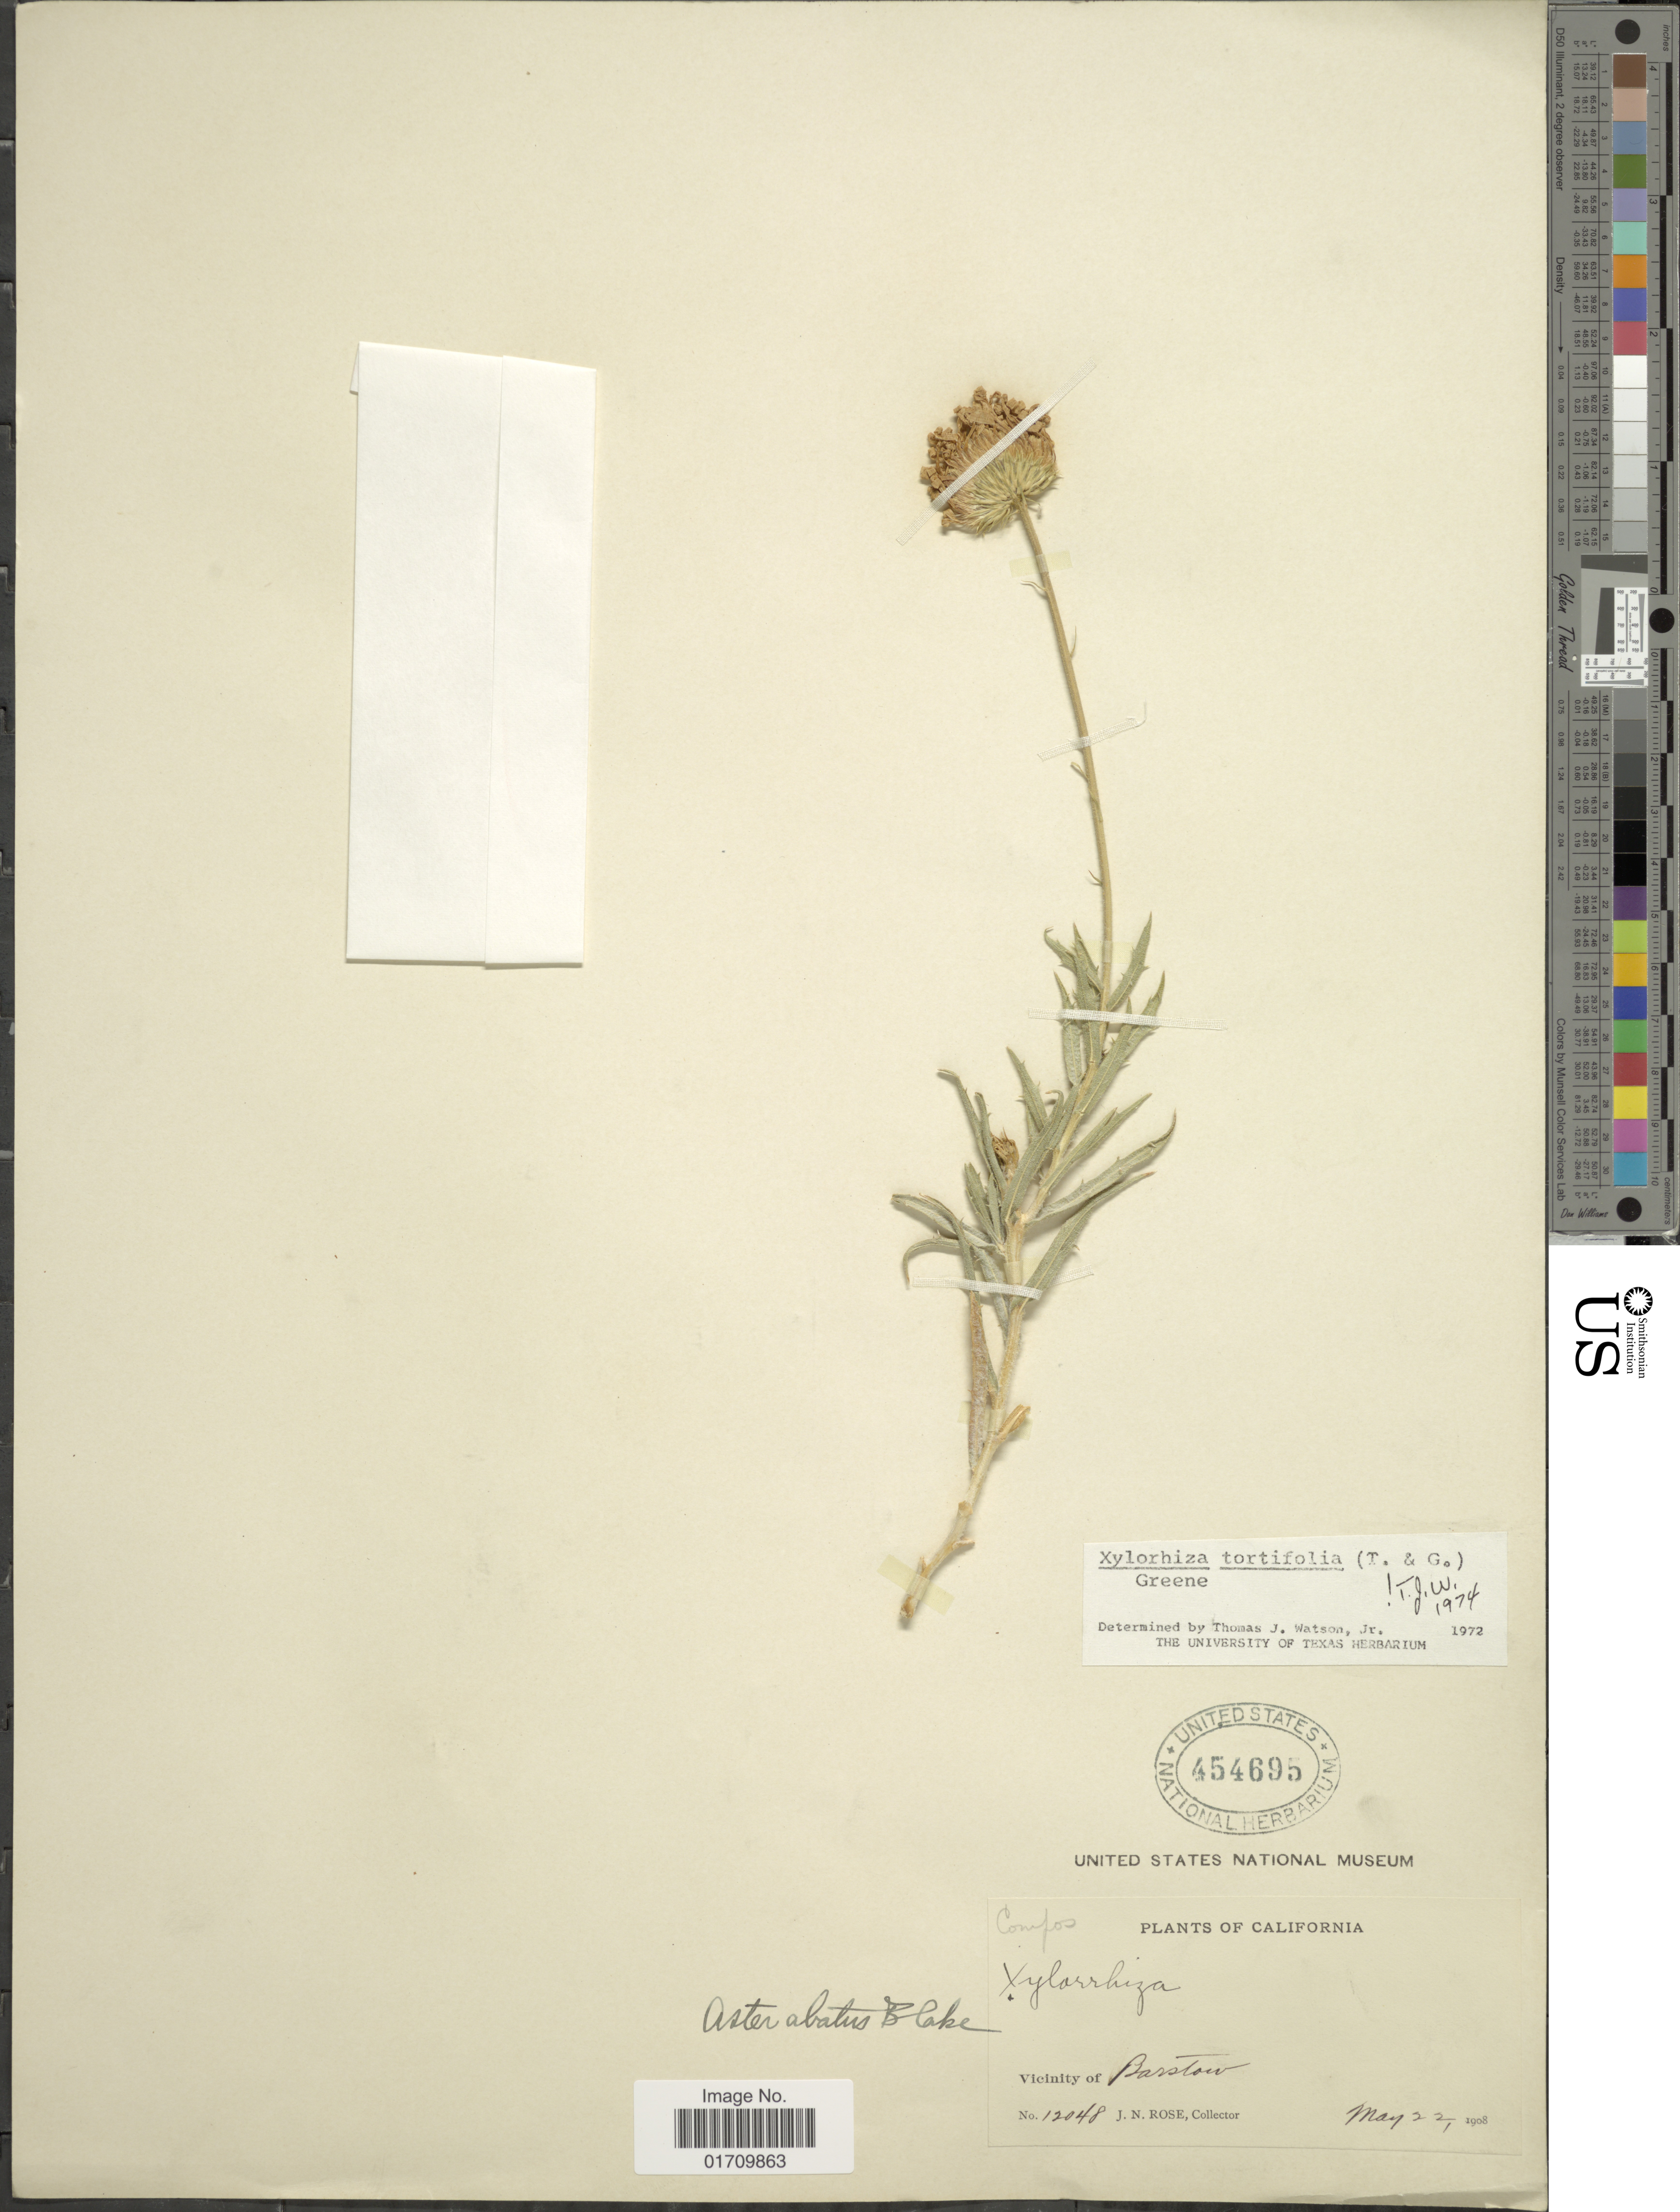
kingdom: Plantae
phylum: Tracheophyta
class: Magnoliopsida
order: Asterales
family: Asteraceae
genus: Xylorhiza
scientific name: Xylorhiza tortifolia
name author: (Torr. & A. Gray) Greene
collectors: J. N. Rose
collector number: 12048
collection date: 1908-05-22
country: United States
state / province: California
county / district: San Bernardino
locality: Vicinity of Barstow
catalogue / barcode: US 454695